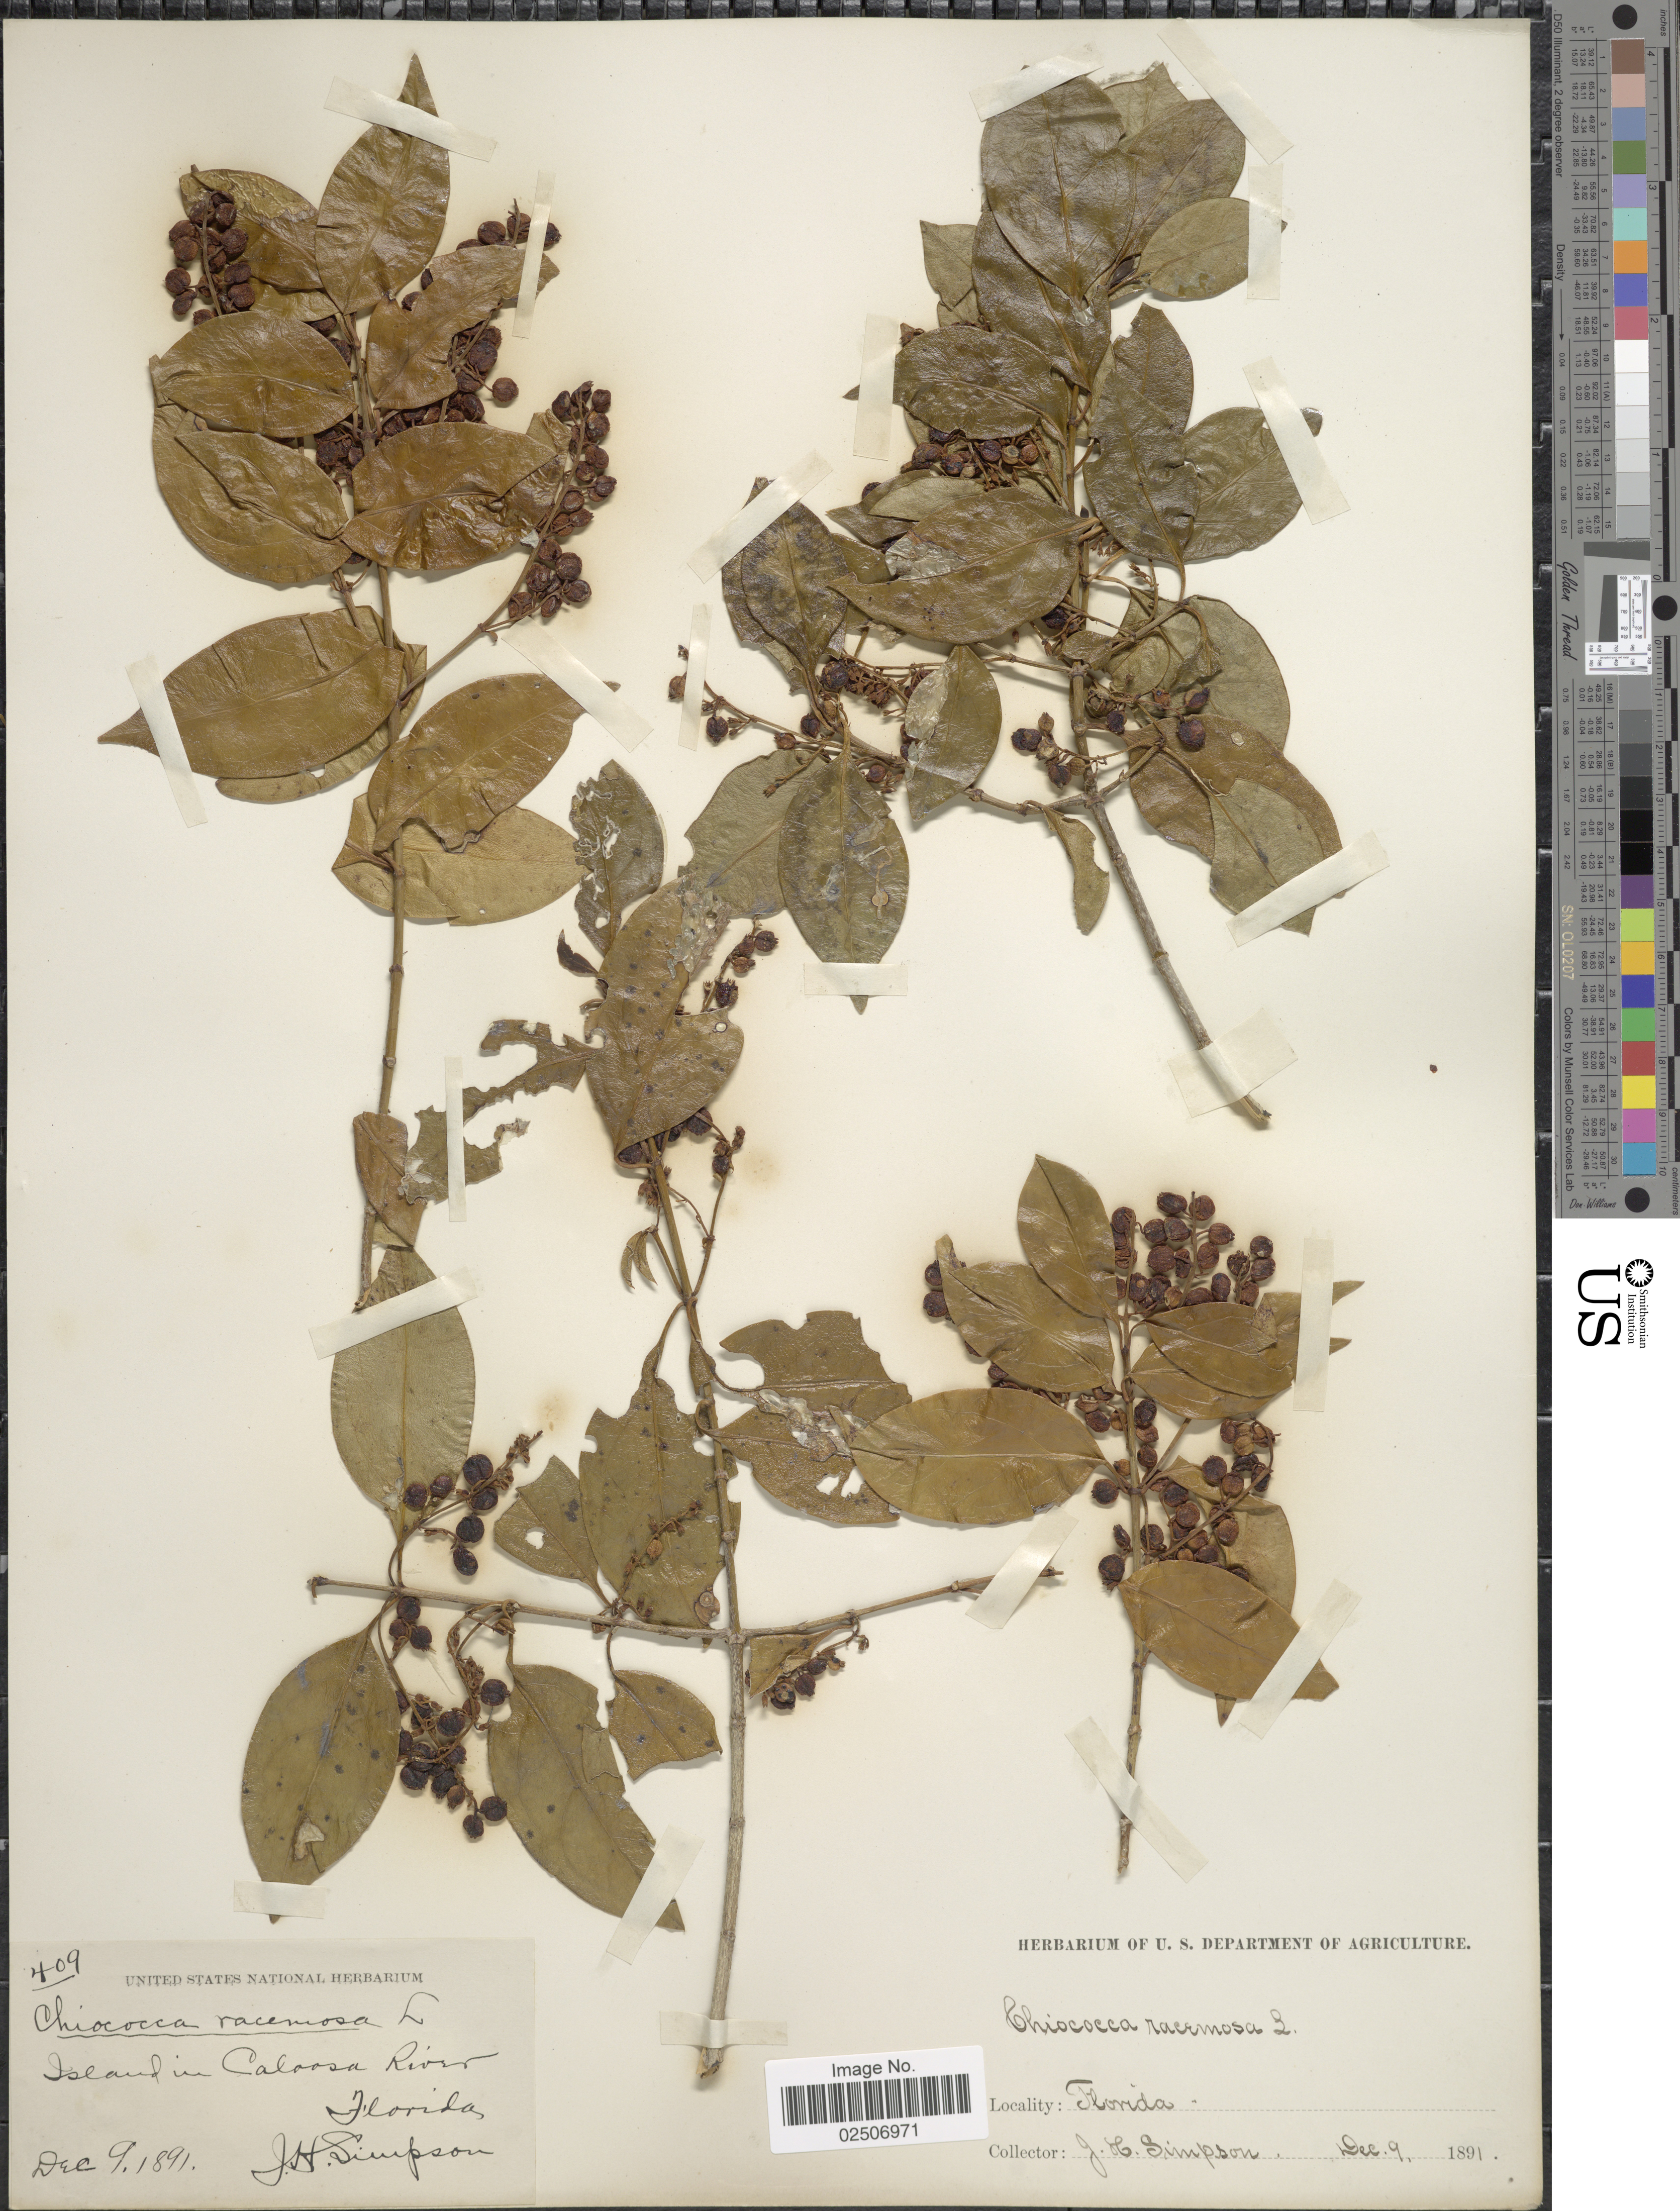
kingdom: Plantae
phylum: Tracheophyta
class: Magnoliopsida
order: Gentianales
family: Rubiaceae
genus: Chiococca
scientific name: Chiococca alba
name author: (L.) Hitchc.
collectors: J. H. Simpson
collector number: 409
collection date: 1891-12-09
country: United States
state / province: Florida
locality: Island in Caloosa River